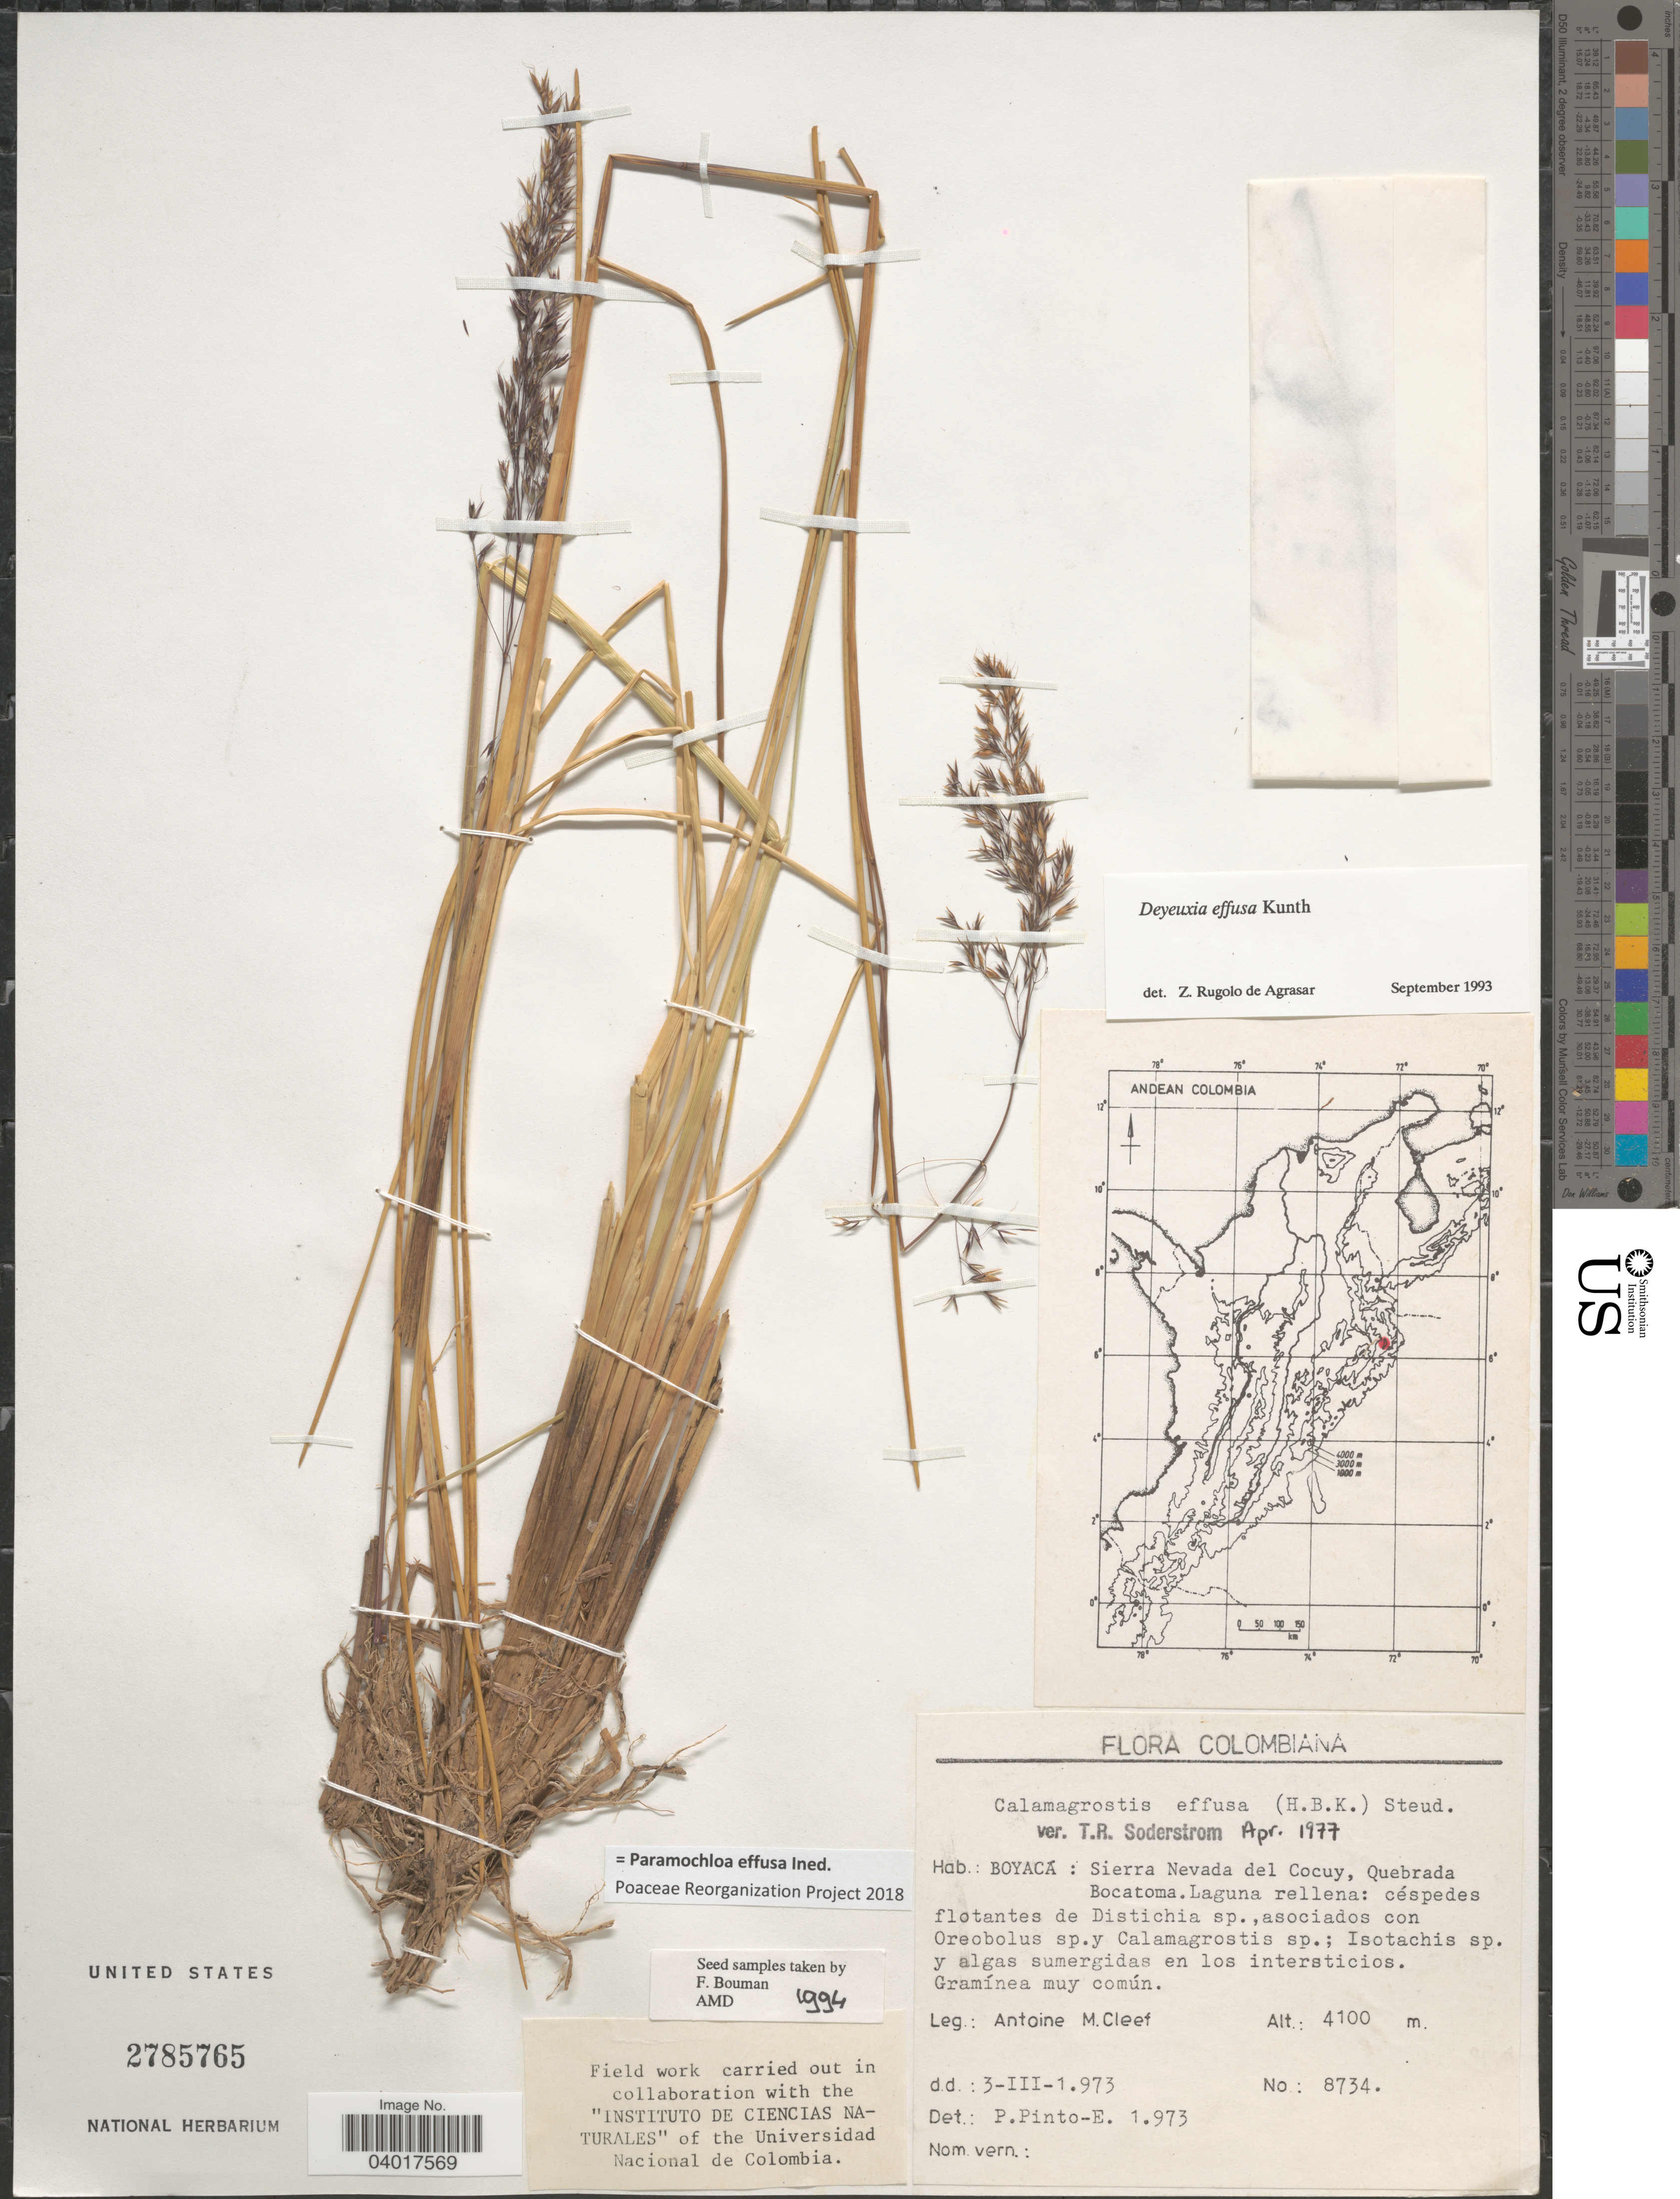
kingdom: Plantae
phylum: Tracheophyta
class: Liliopsida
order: Poales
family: Poaceae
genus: Paramochloa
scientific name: Paramochloa effusa ined.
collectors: A. M. Cleef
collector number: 8734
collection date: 1973-03-03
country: Colombia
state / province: Boyacá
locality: Sierra Nevada del Cocuy, Quebrada Bocatoma. Laguna rellena.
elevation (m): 4100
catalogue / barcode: US 2785765